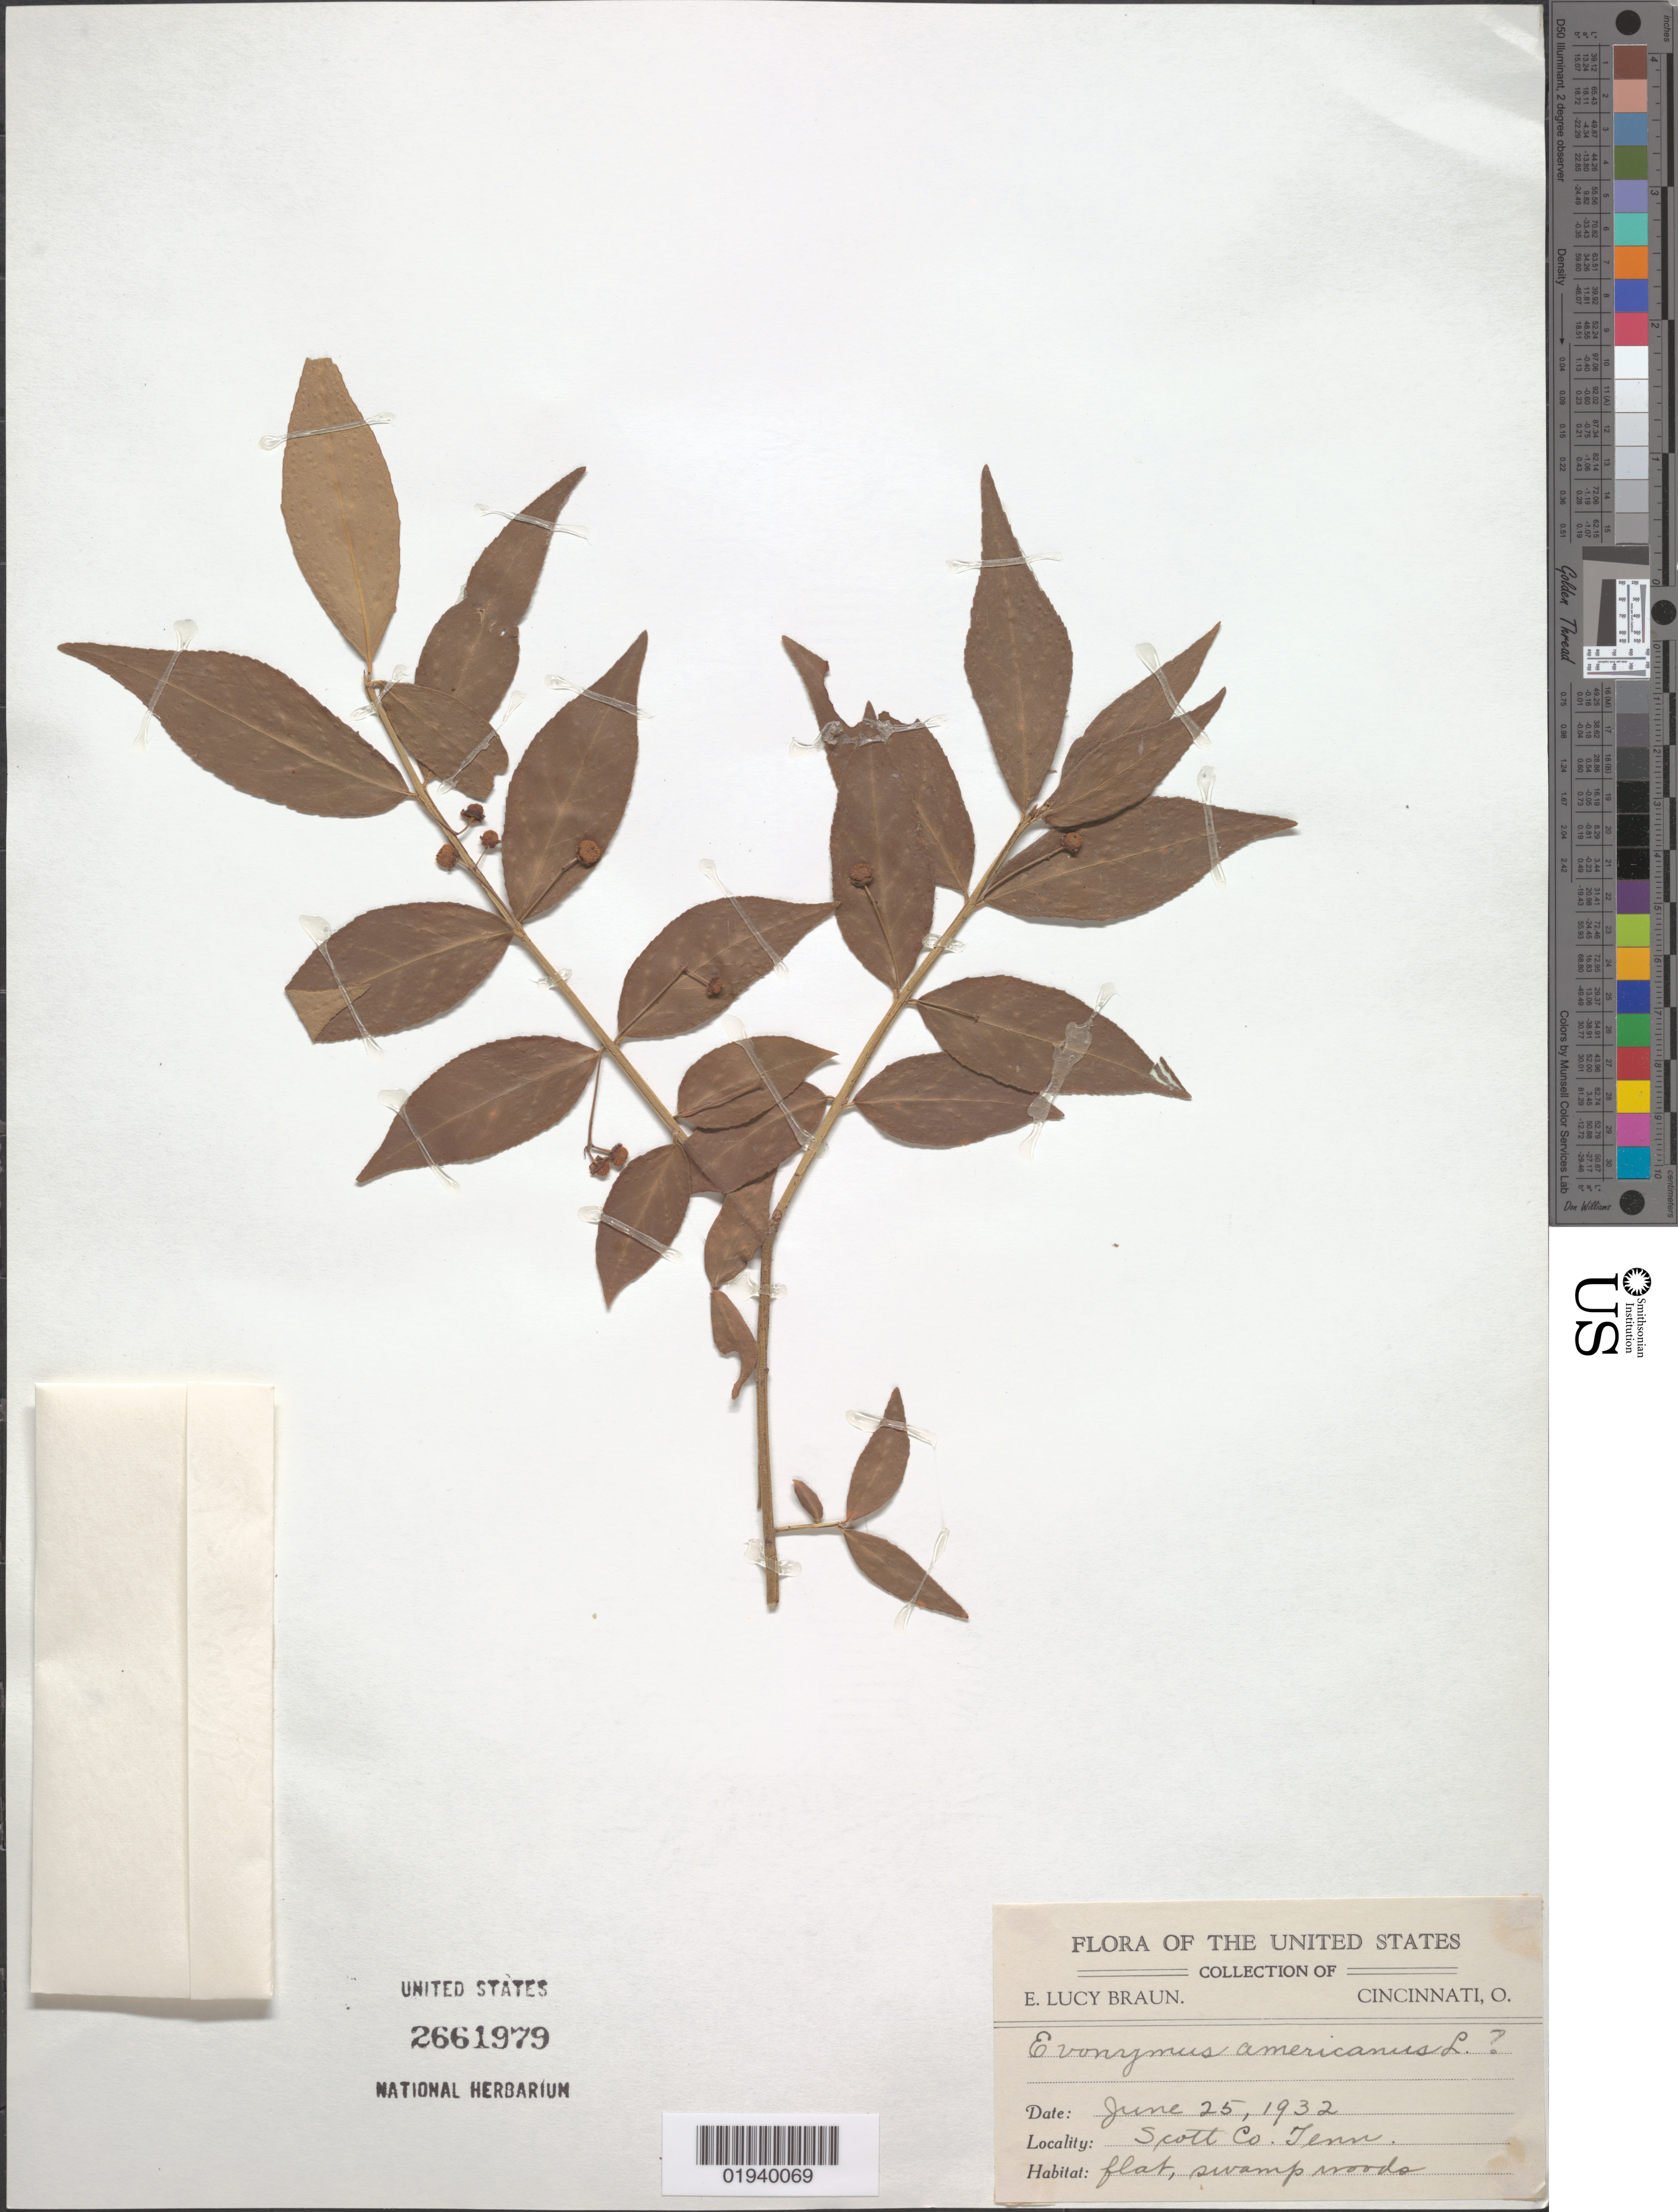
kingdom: Plantae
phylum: Tracheophyta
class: Magnoliopsida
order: Celastrales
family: Celastraceae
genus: Euonymus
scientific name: Euonymus americanus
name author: L.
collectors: E. L. Braun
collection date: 1932-06-25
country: United States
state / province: Tennessee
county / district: Scott County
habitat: Flat, swamp woods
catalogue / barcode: US 2661979